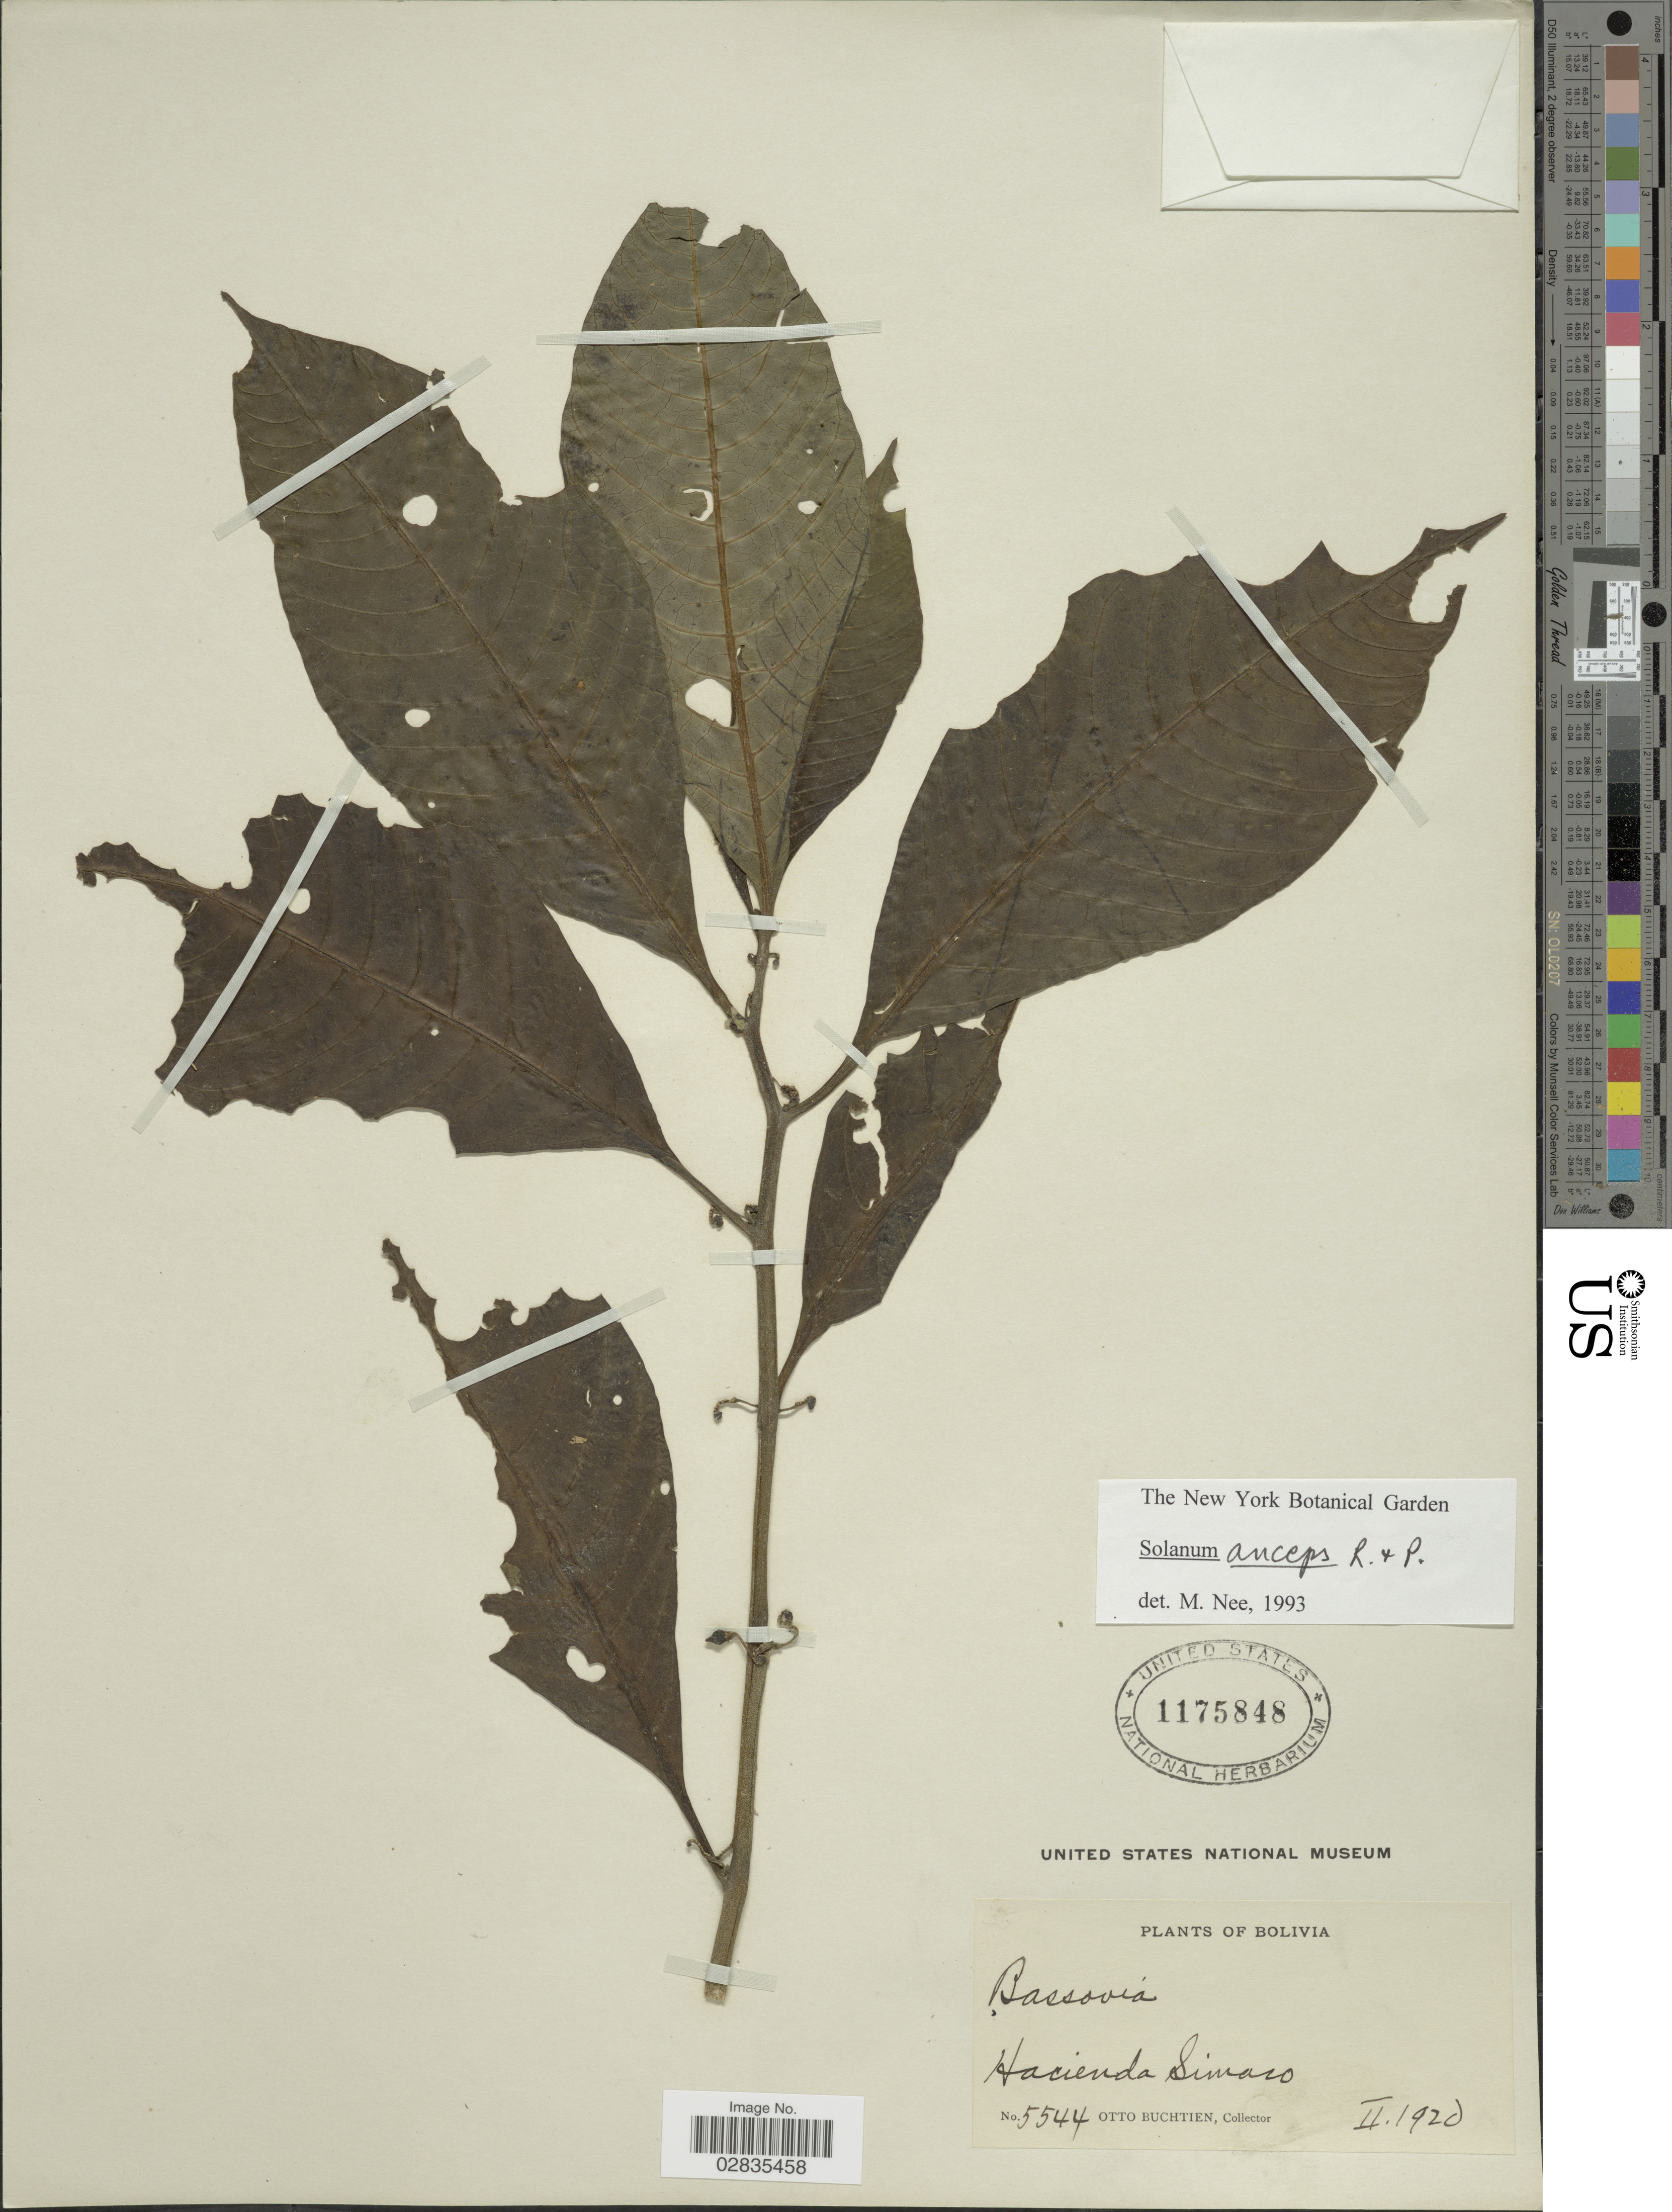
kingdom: Plantae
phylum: Tracheophyta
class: Magnoliopsida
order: Solanales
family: Solanaceae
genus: Solanum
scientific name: Solanum anceps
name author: Ruiz & Pav.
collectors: O. Buchtien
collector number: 5544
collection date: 1920-02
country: Bolivia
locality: Hacienda Simaco.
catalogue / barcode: US 1175848